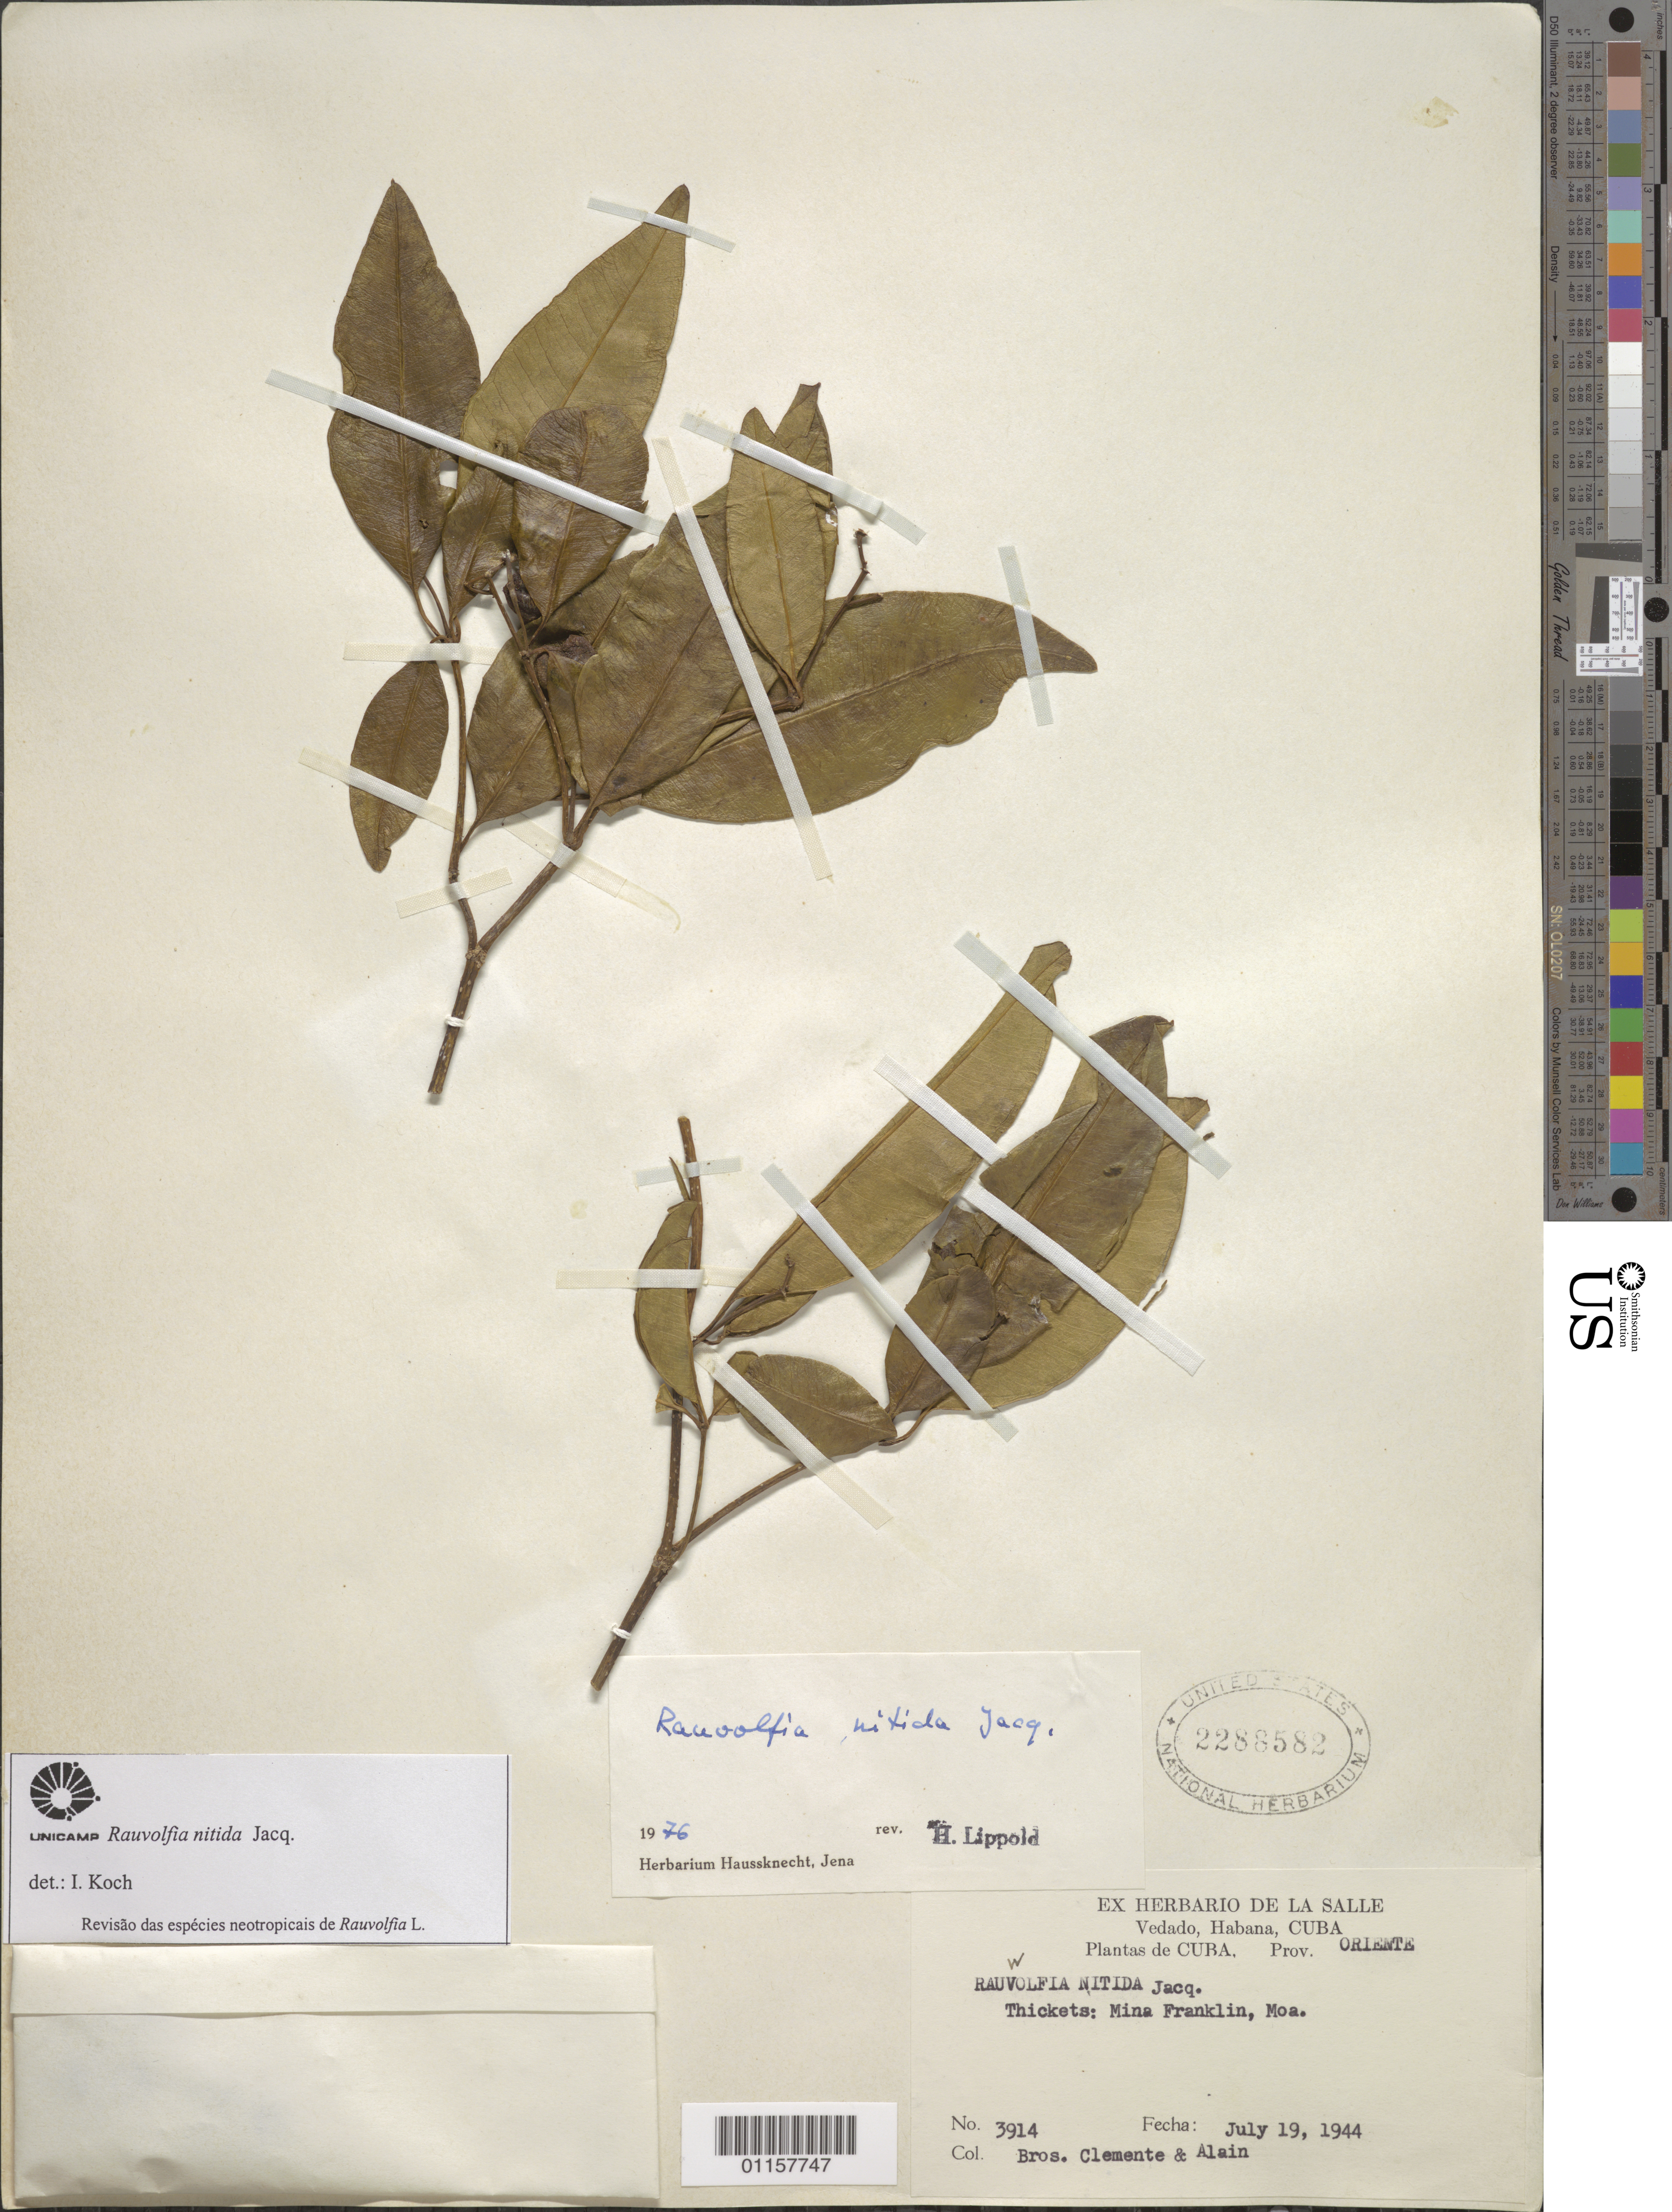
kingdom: Plantae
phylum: Tracheophyta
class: Magnoliopsida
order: Gentianales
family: Apocynaceae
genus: Rauvolfia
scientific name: Rauvolfia nitida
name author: Jacq.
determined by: Koch, I.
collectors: Bro. Clemente & A. H. Liogier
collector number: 3914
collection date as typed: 19 Jul 1944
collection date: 1944-07-19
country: Cuba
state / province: Oriente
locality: Oriente Prov. Mina Franklin, Moa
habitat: Thickets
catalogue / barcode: US 2288582